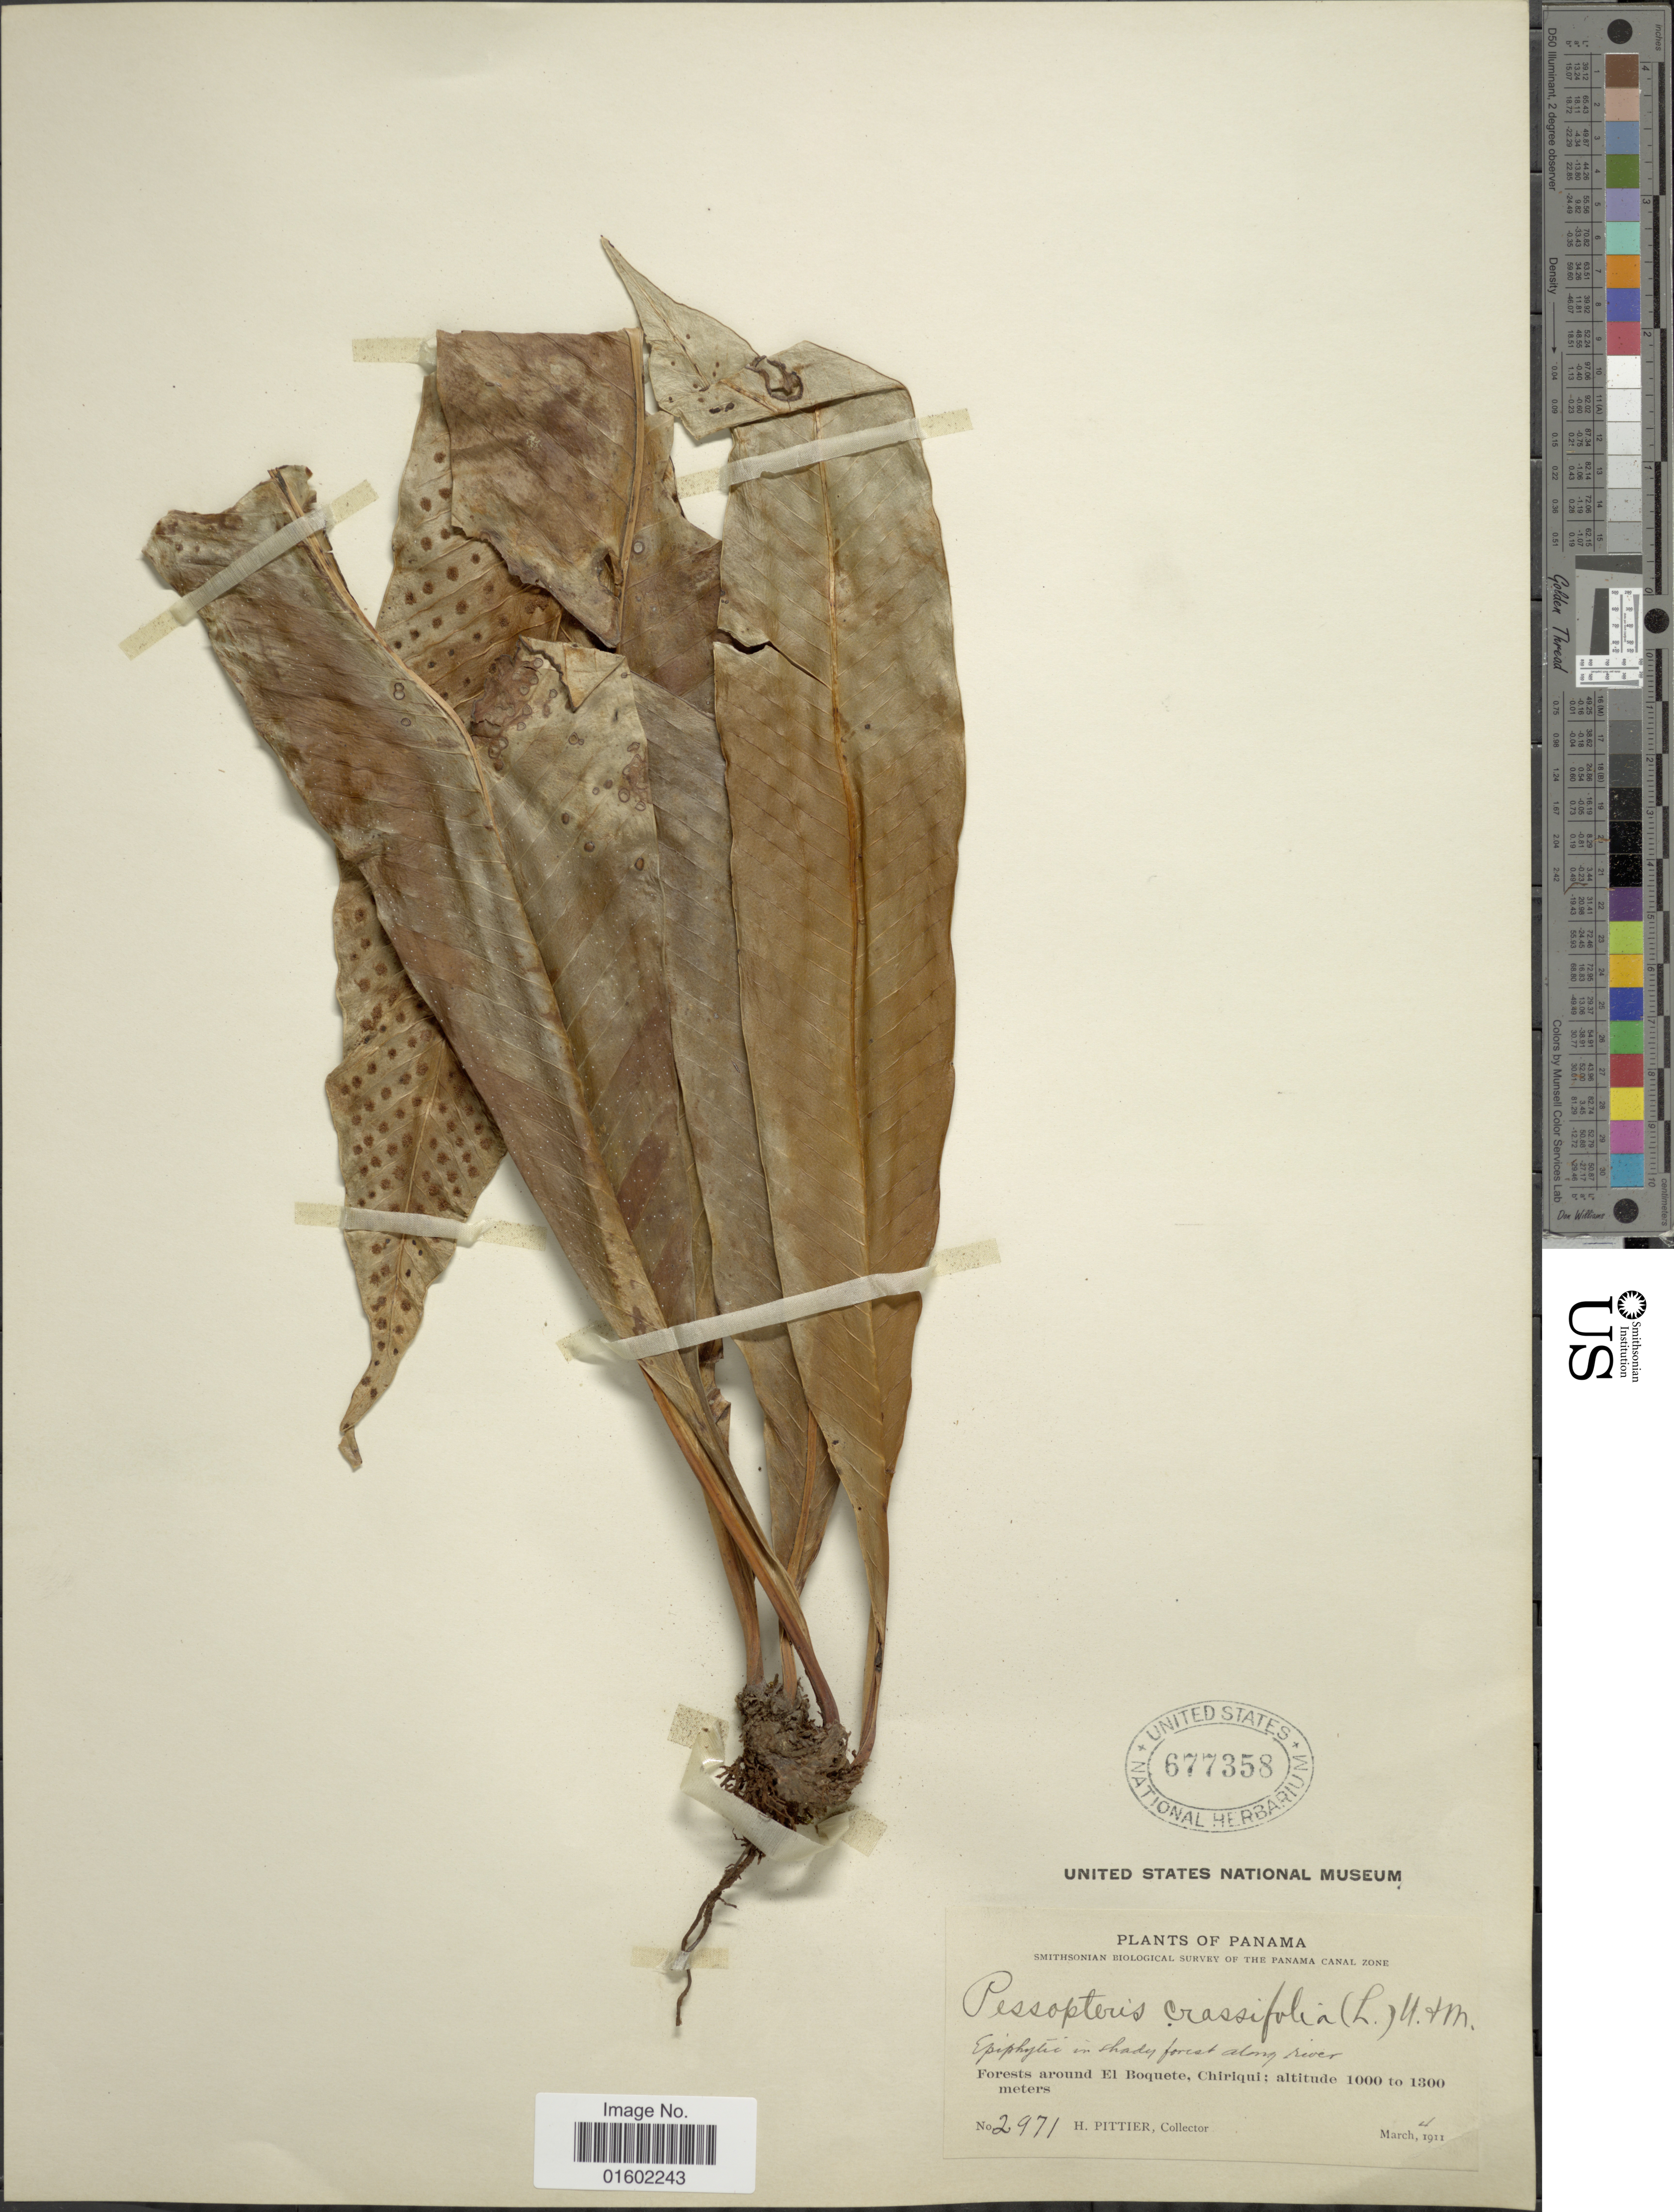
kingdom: Plantae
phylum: Tracheophyta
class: Polypodiopsida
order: Polypodiales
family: Polypodiaceae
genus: Niphidium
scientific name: Niphidium crassifolium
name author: (L.) Lellinger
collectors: H. F. Pittier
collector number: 2971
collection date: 1911-03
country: Panama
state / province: Chiriqui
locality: Forest around El Boquete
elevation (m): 1000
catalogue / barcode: US 677358